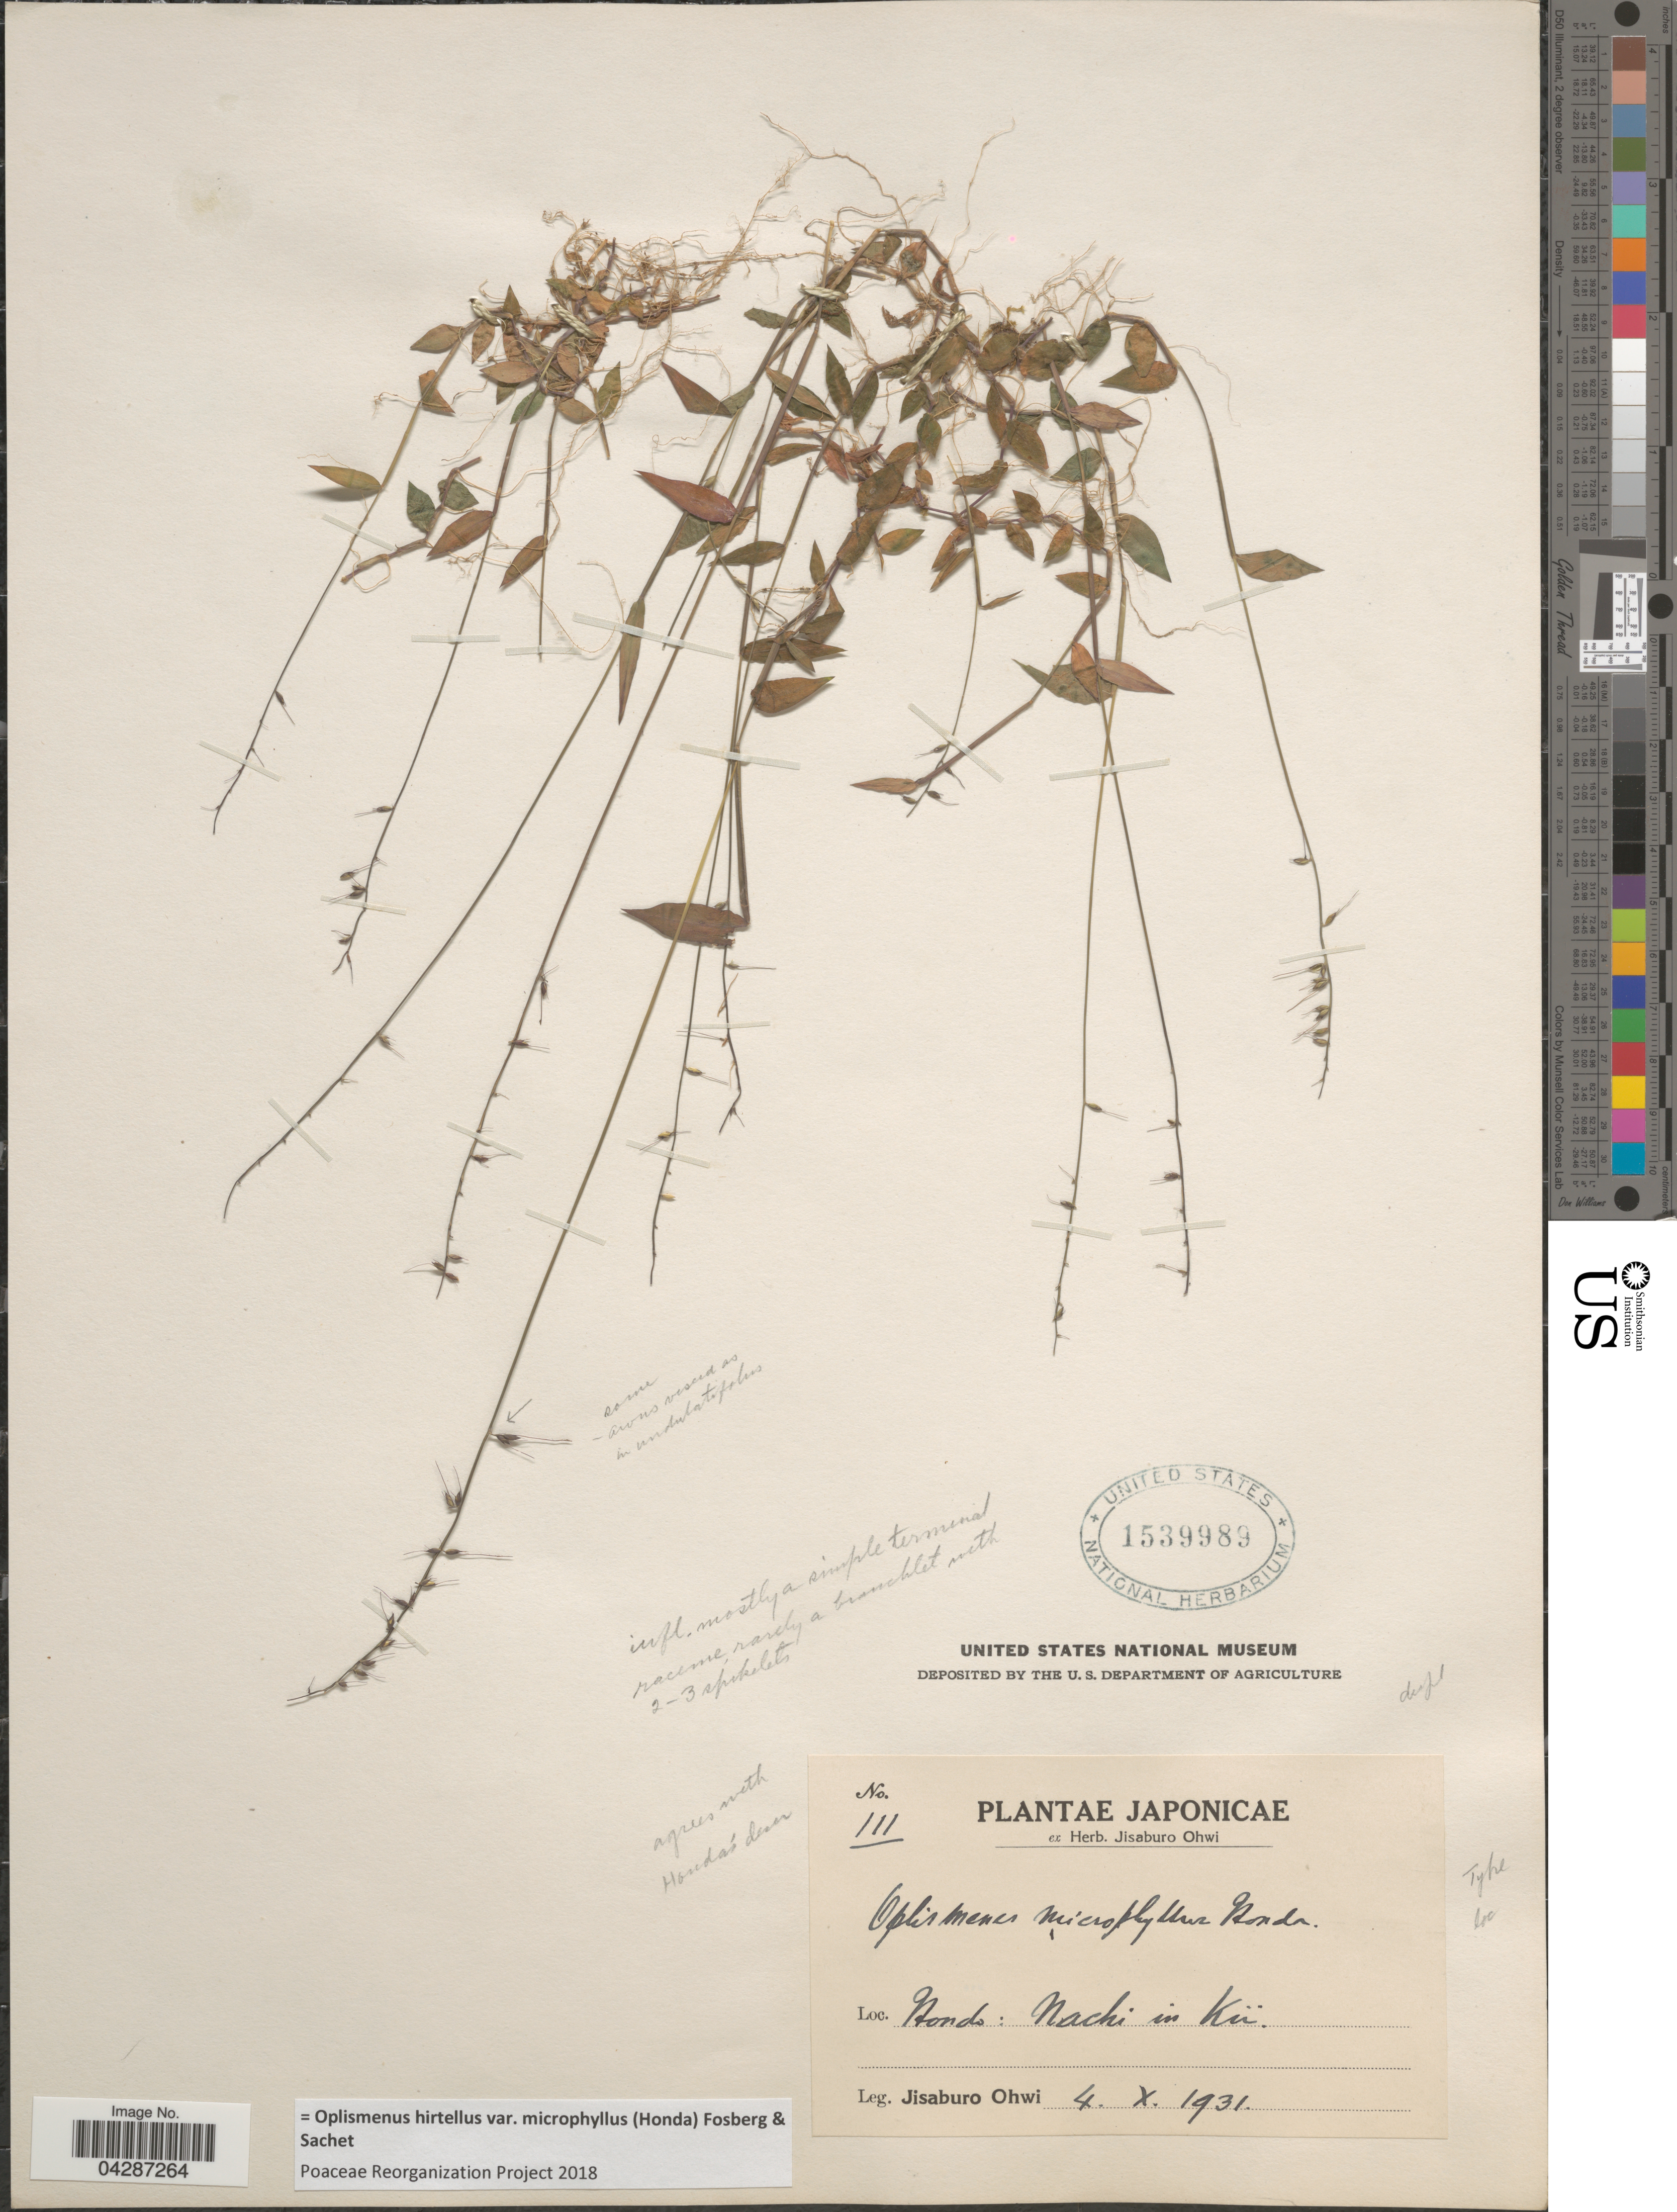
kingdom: Plantae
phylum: Tracheophyta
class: Liliopsida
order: Poales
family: Poaceae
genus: Oplismenus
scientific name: Oplismenus hirtellus var. microphyllus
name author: (Honda) Fosberg & Sachet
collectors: J. Ohwi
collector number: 111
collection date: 1931-10-04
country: Japan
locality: Hondo: Nachi in Kii.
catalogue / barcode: US 1539989